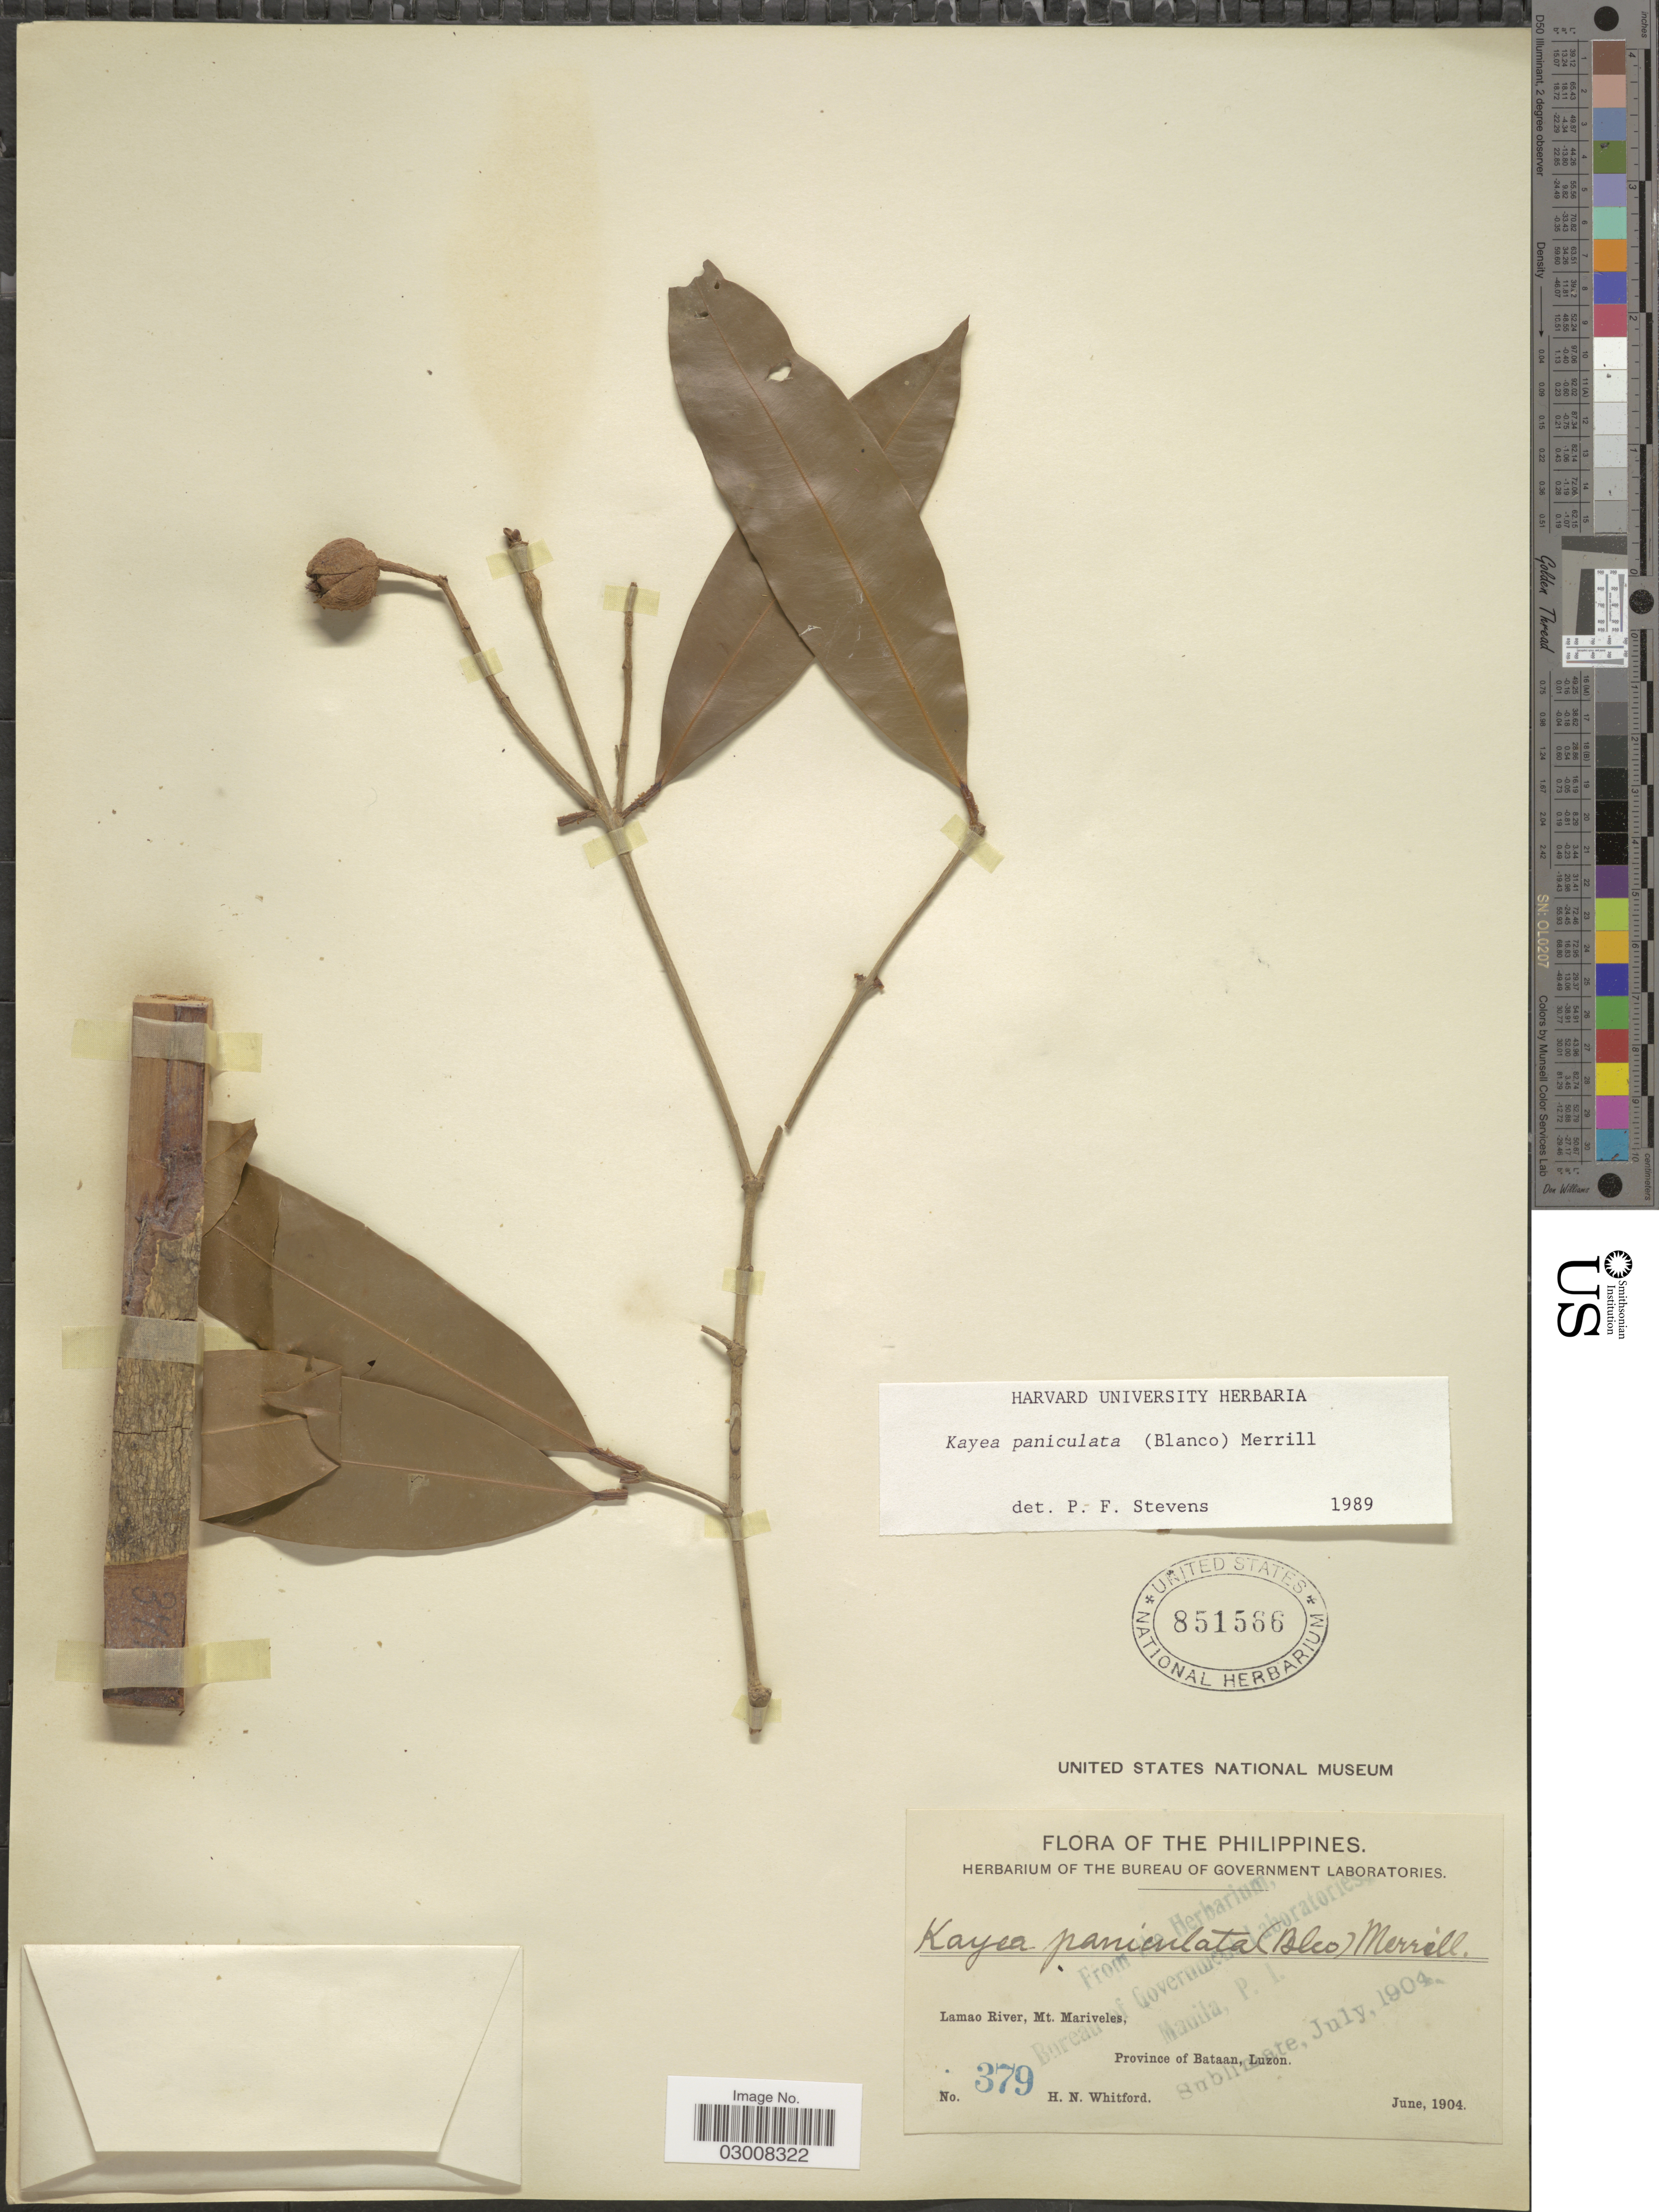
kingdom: Plantae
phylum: Tracheophyta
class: Magnoliopsida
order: Malpighiales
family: Calophyllaceae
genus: Kayea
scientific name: Kayea paniculata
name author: (Blanco) Merr.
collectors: H. N. Whitford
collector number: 379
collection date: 1904-06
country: Philippines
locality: Lamao River, Mt. Mariveles, Province of Bataan, Luzon.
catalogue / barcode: US 851566